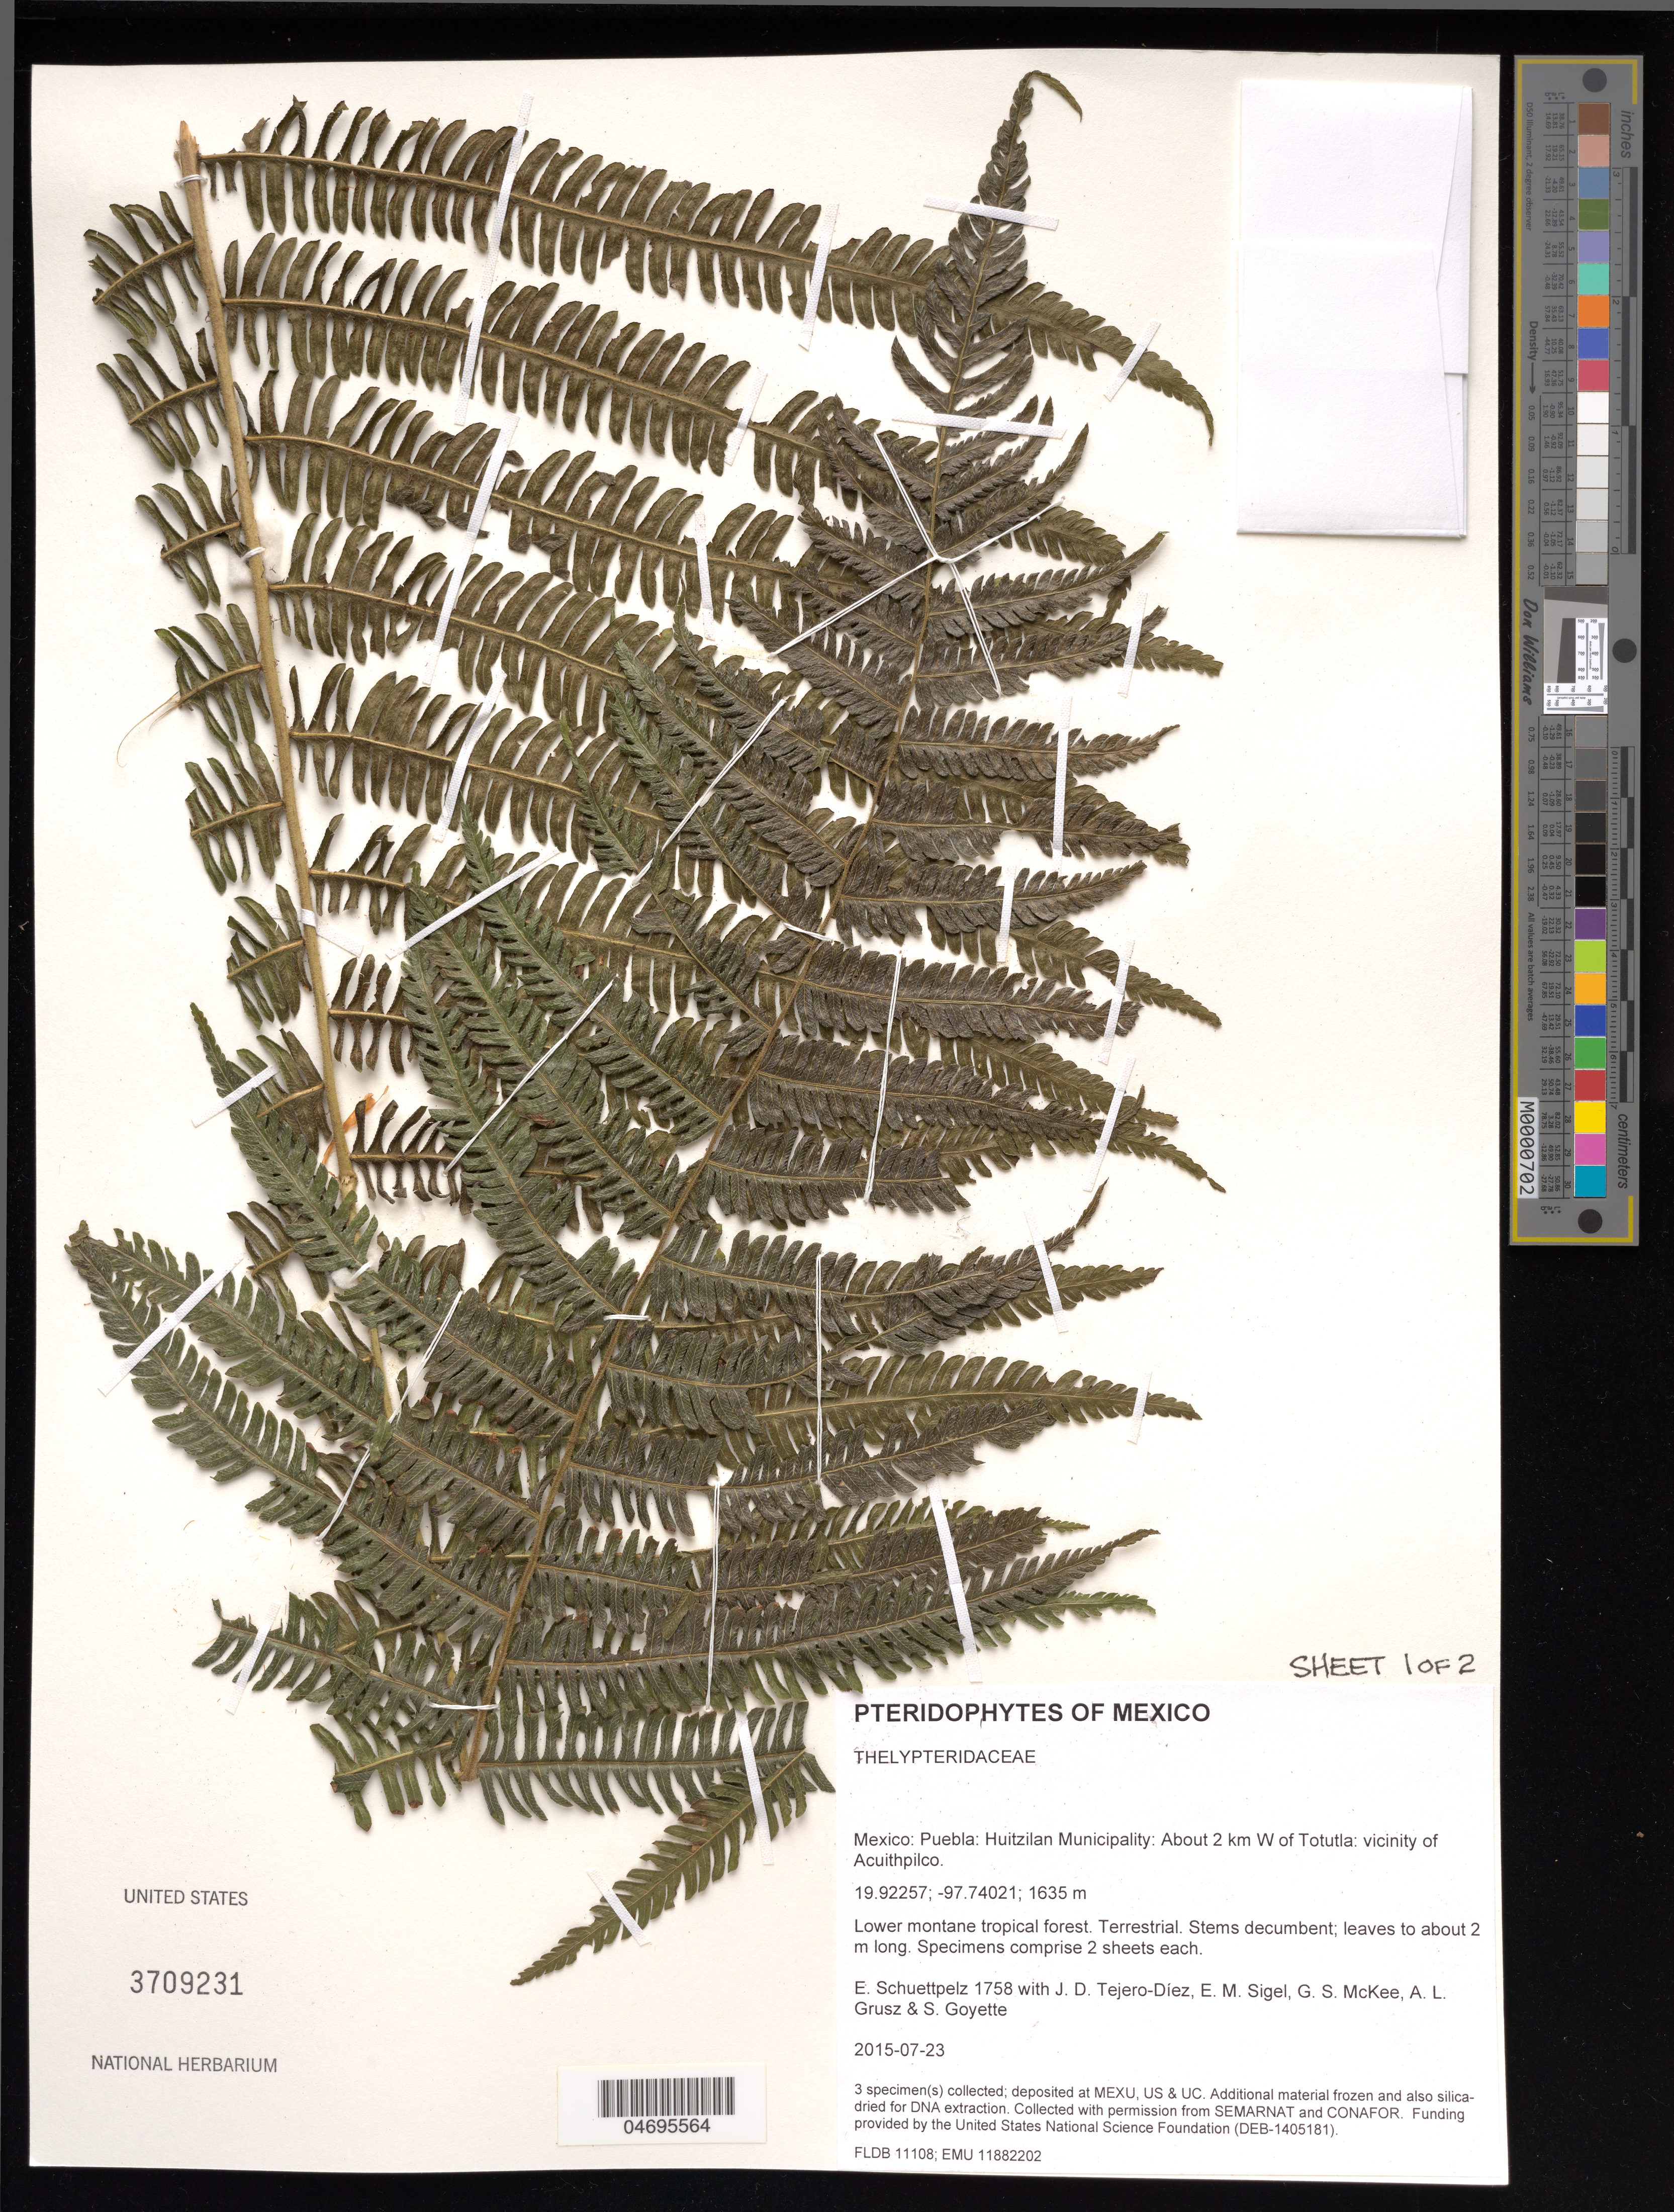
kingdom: Plantae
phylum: Tracheophyta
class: Polypodiopsida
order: Polypodiales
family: Thelypteridaceae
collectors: E. Schuettpelz, D. Tejero-Díez, E. M. Sigel, G. S. McKee & A. Grusz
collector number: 1758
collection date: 2015-07-23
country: Mexico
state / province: Puebla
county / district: Huitzilan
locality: About 2 km W of Totutla: vicinity of Acuithpilco.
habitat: Lower montane tropical forest.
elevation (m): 1635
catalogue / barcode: US 3709231